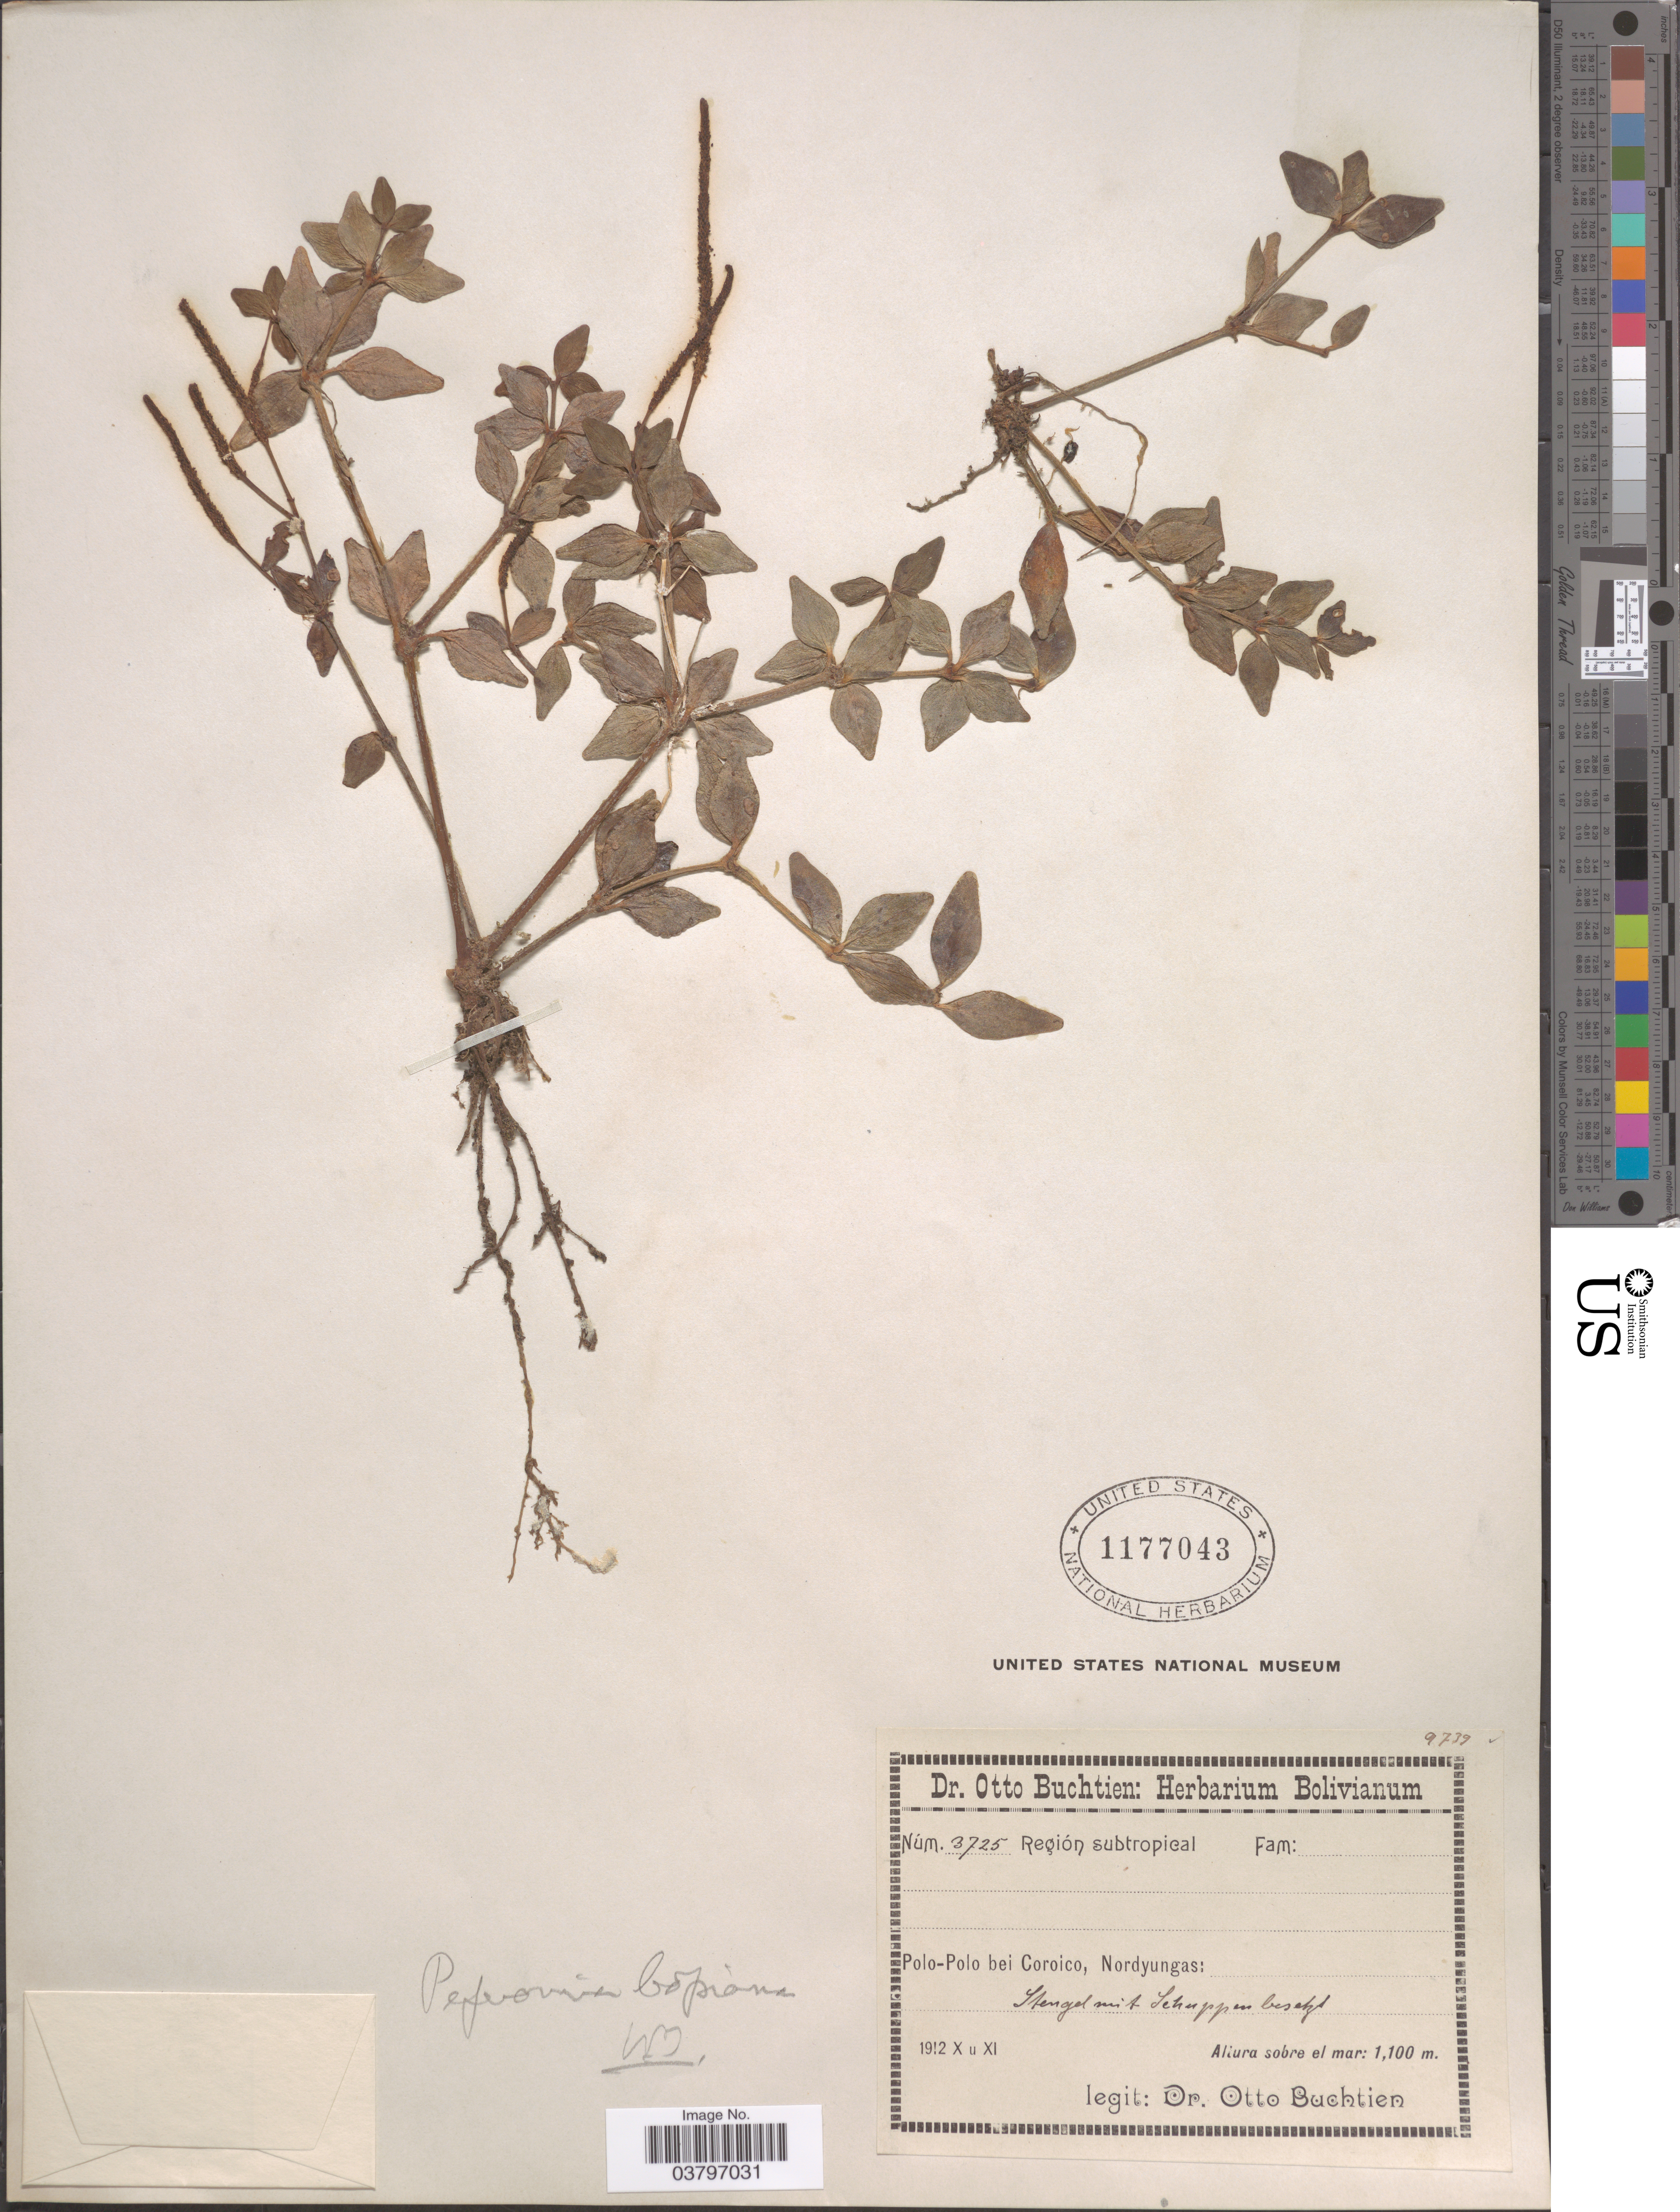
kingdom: Plantae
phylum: Tracheophyta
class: Magnoliopsida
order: Piperales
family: Piperaceae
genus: Peperomia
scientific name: Peperomia bopiana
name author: Trel.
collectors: O. Buchtien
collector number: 3725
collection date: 1912-10/1912-11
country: Bolivia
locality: Región subtropical. Polo-Polo bei Coroico, Nordyungas.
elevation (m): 1100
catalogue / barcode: US 1177043